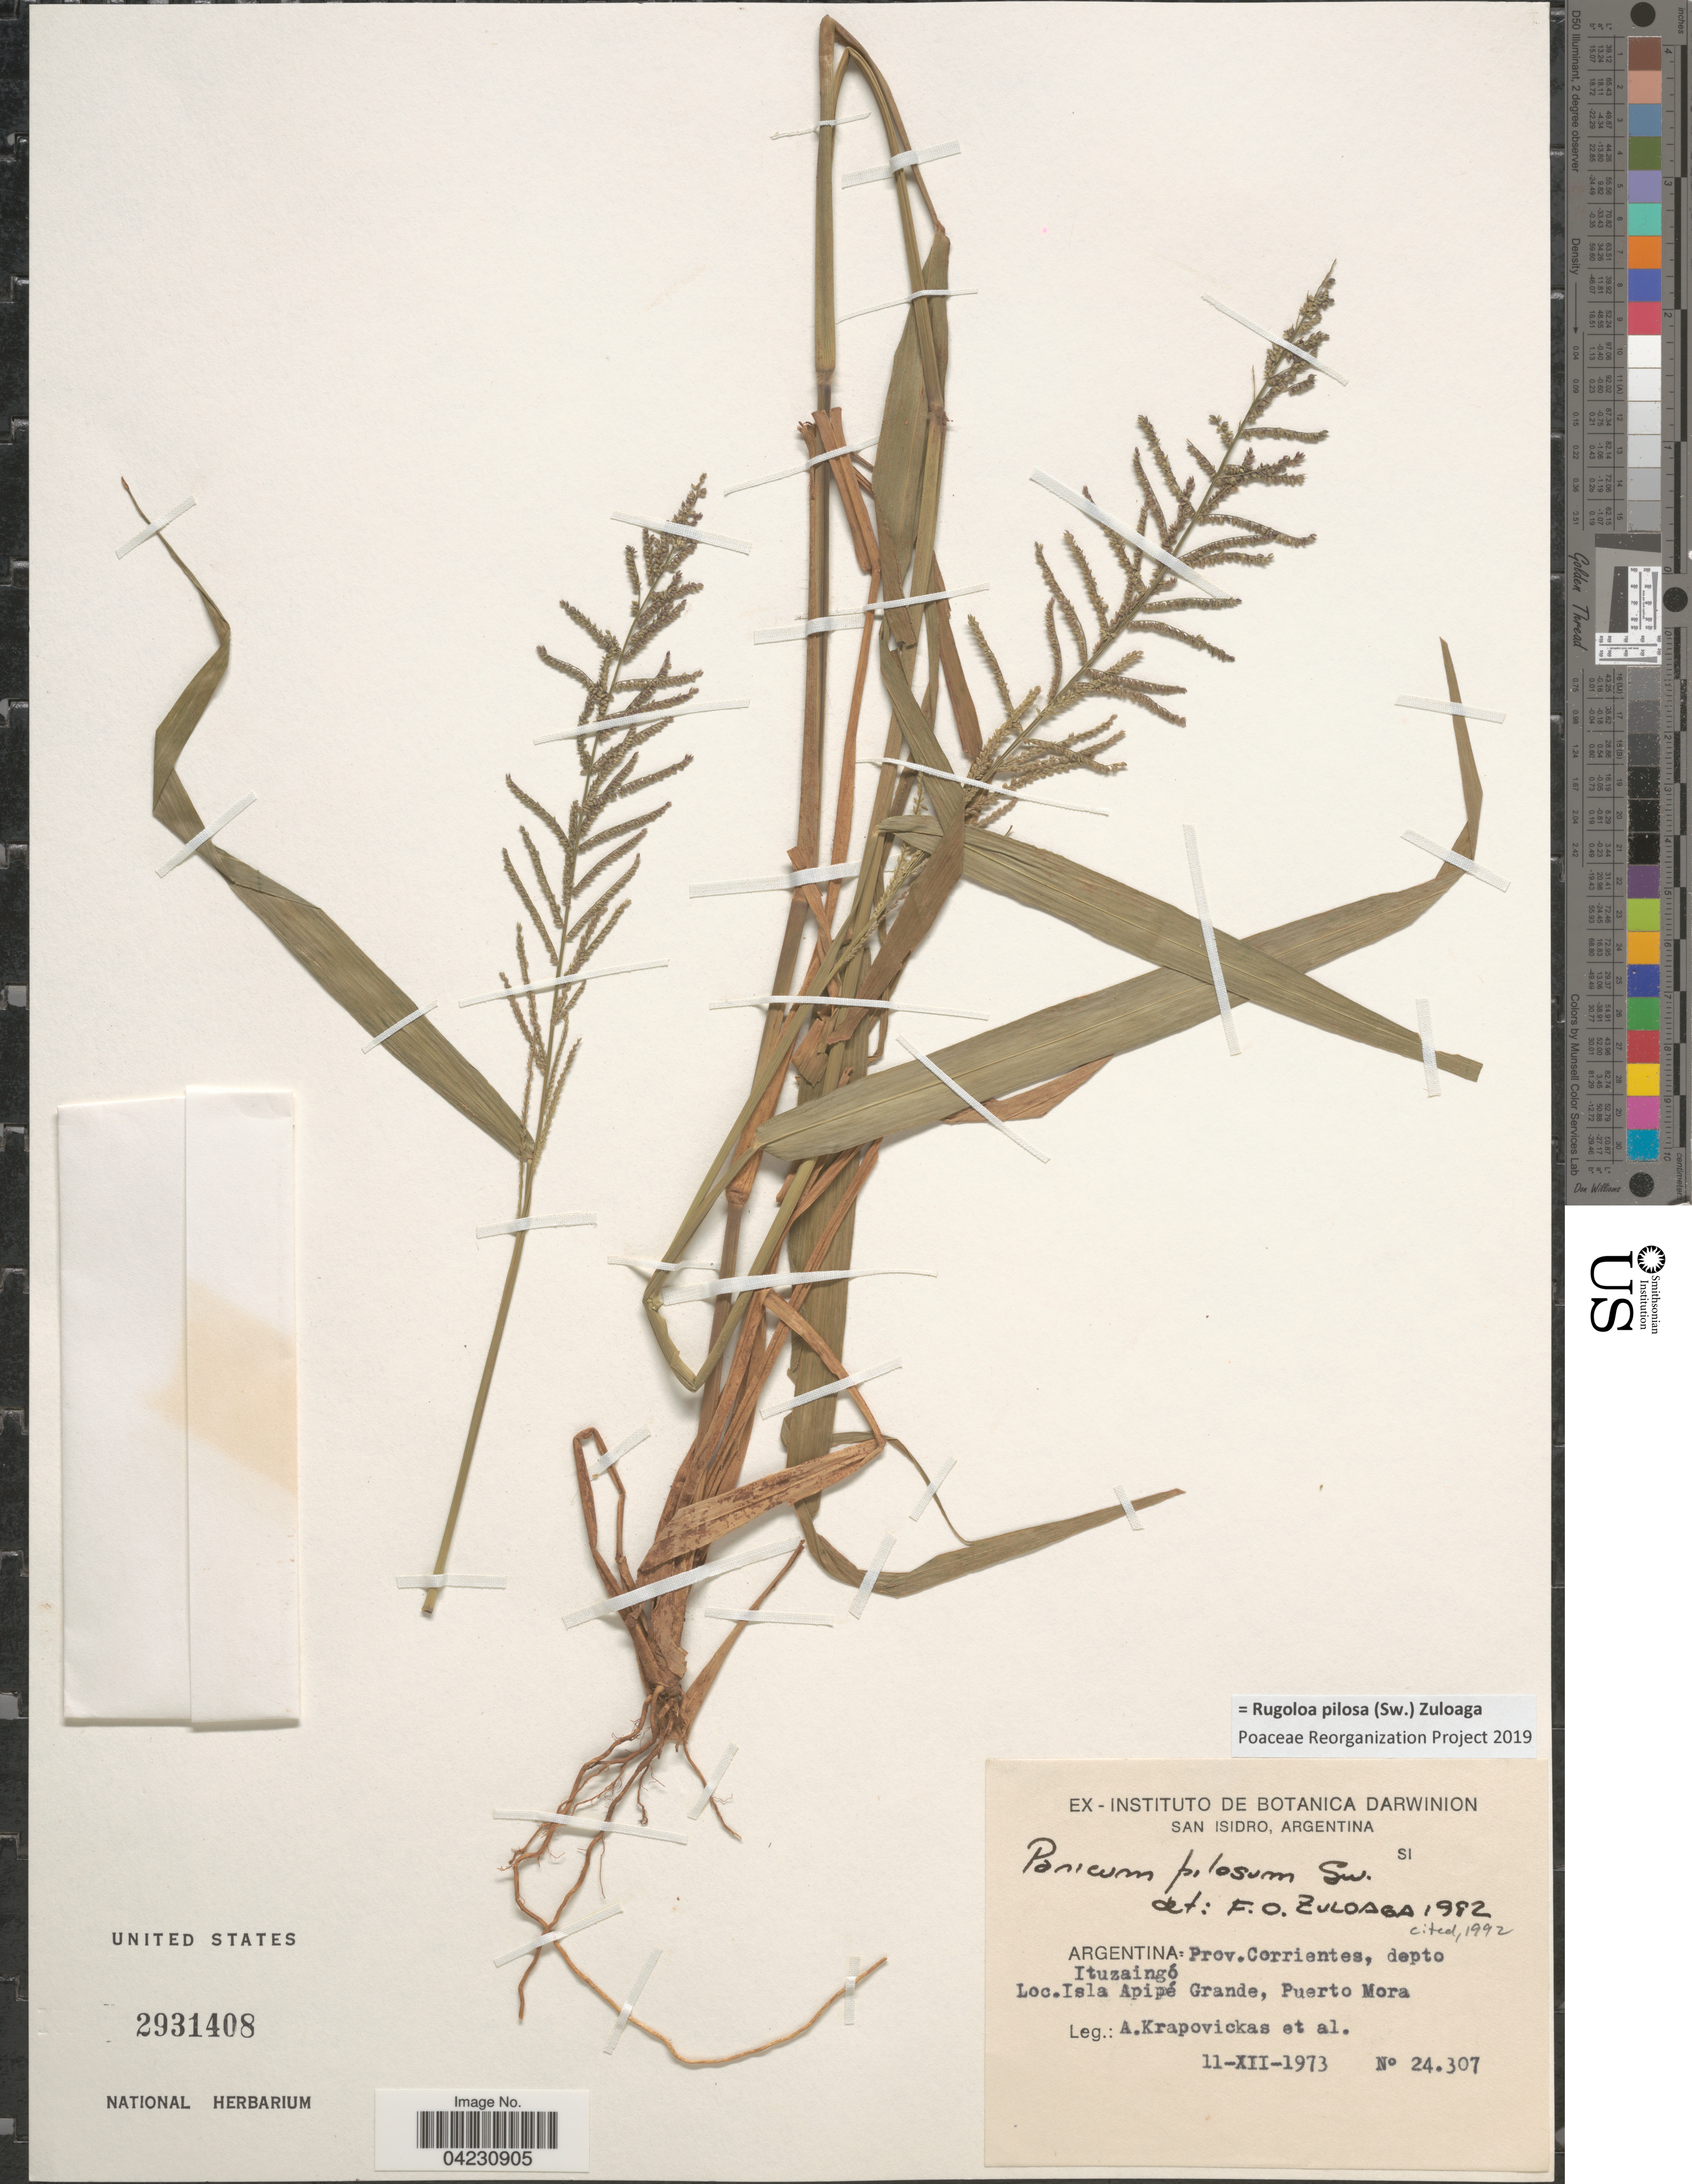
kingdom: Plantae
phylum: Tracheophyta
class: Liliopsida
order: Poales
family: Poaceae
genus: Rugoloa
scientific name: Rugoloa pilosa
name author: (Sw.) Zuloaga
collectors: A. Krapovickas & et al.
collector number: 24307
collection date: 1973-12-11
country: Argentina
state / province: Corrientes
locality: Depto. Ituzaingó. Isla Apipé Grande, Puerto Mora.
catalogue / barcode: US 2931408